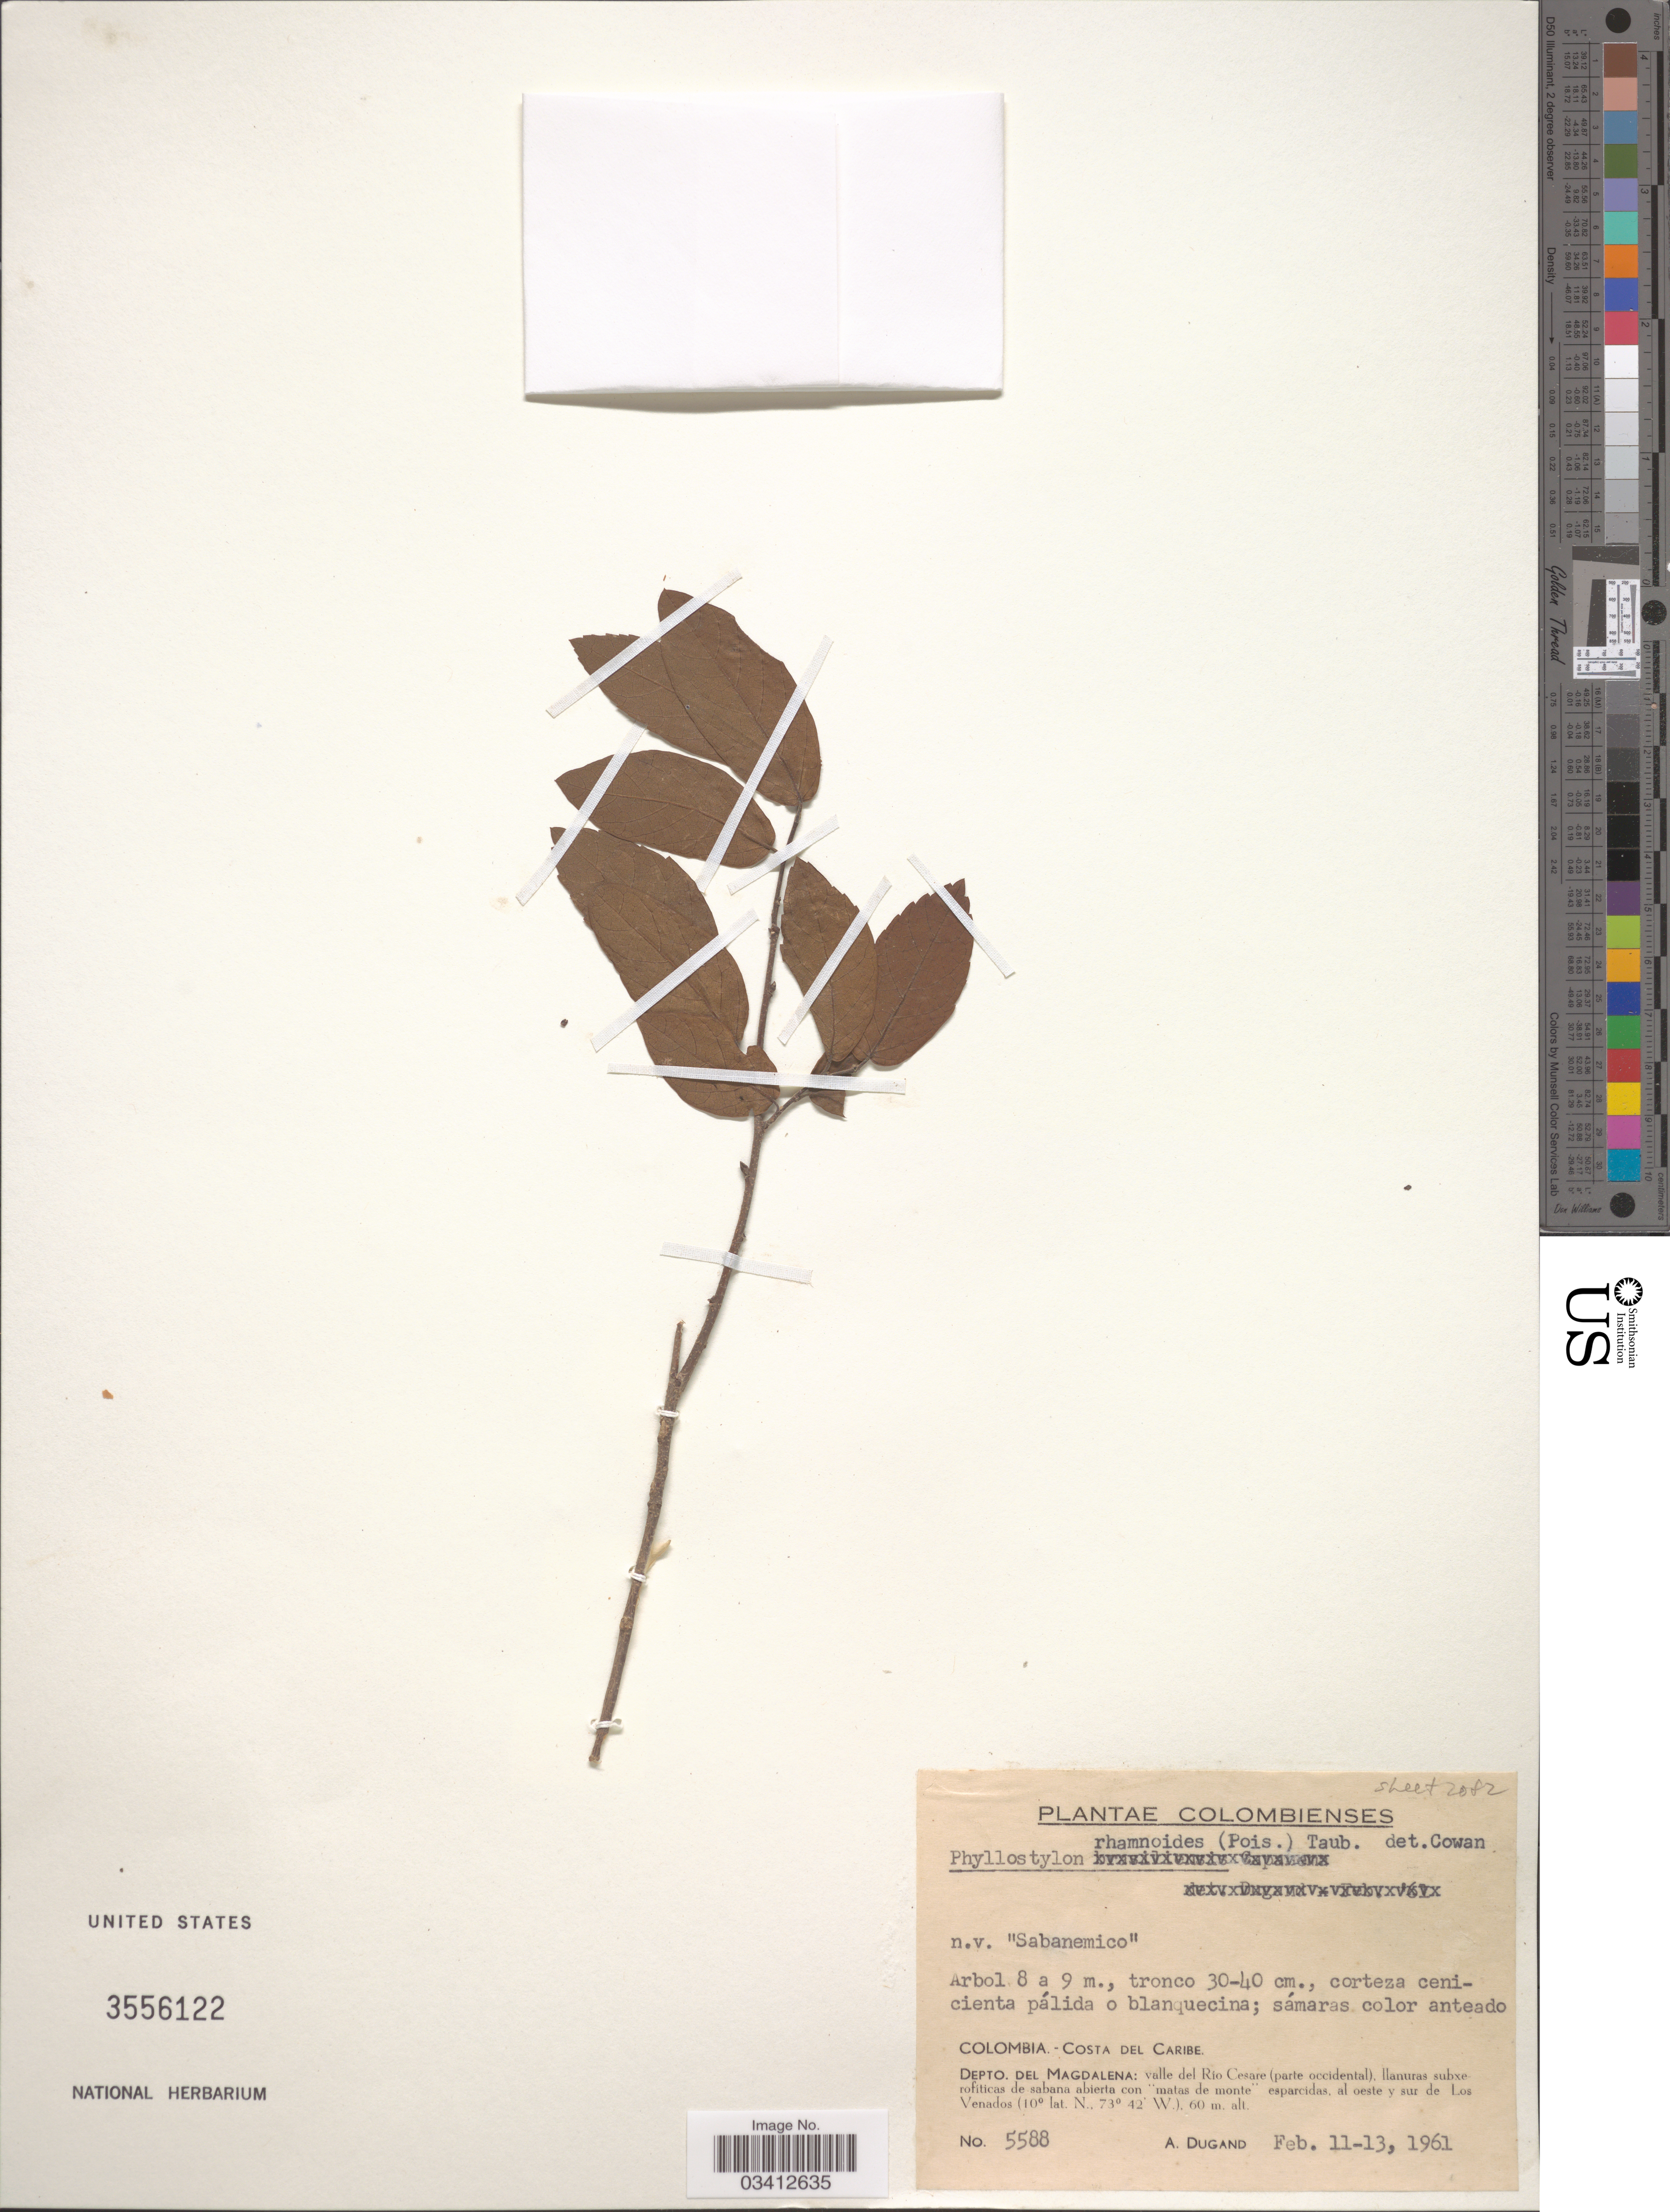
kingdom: Plantae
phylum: Tracheophyta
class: Magnoliopsida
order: Rosales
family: Ulmaceae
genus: Phyllostylon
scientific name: Phyllostylon rhamnoides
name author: (J. Poiss.) Taub.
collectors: A. Dugand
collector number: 5588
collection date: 1961-02-11/1961-02-13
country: Colombia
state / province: Magdalena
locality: Costa de Caribe. Depto. del Magdalena: valle del Río Cesare (parte occidental), al oeste y sur de Los Venados.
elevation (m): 60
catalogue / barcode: US 3556122